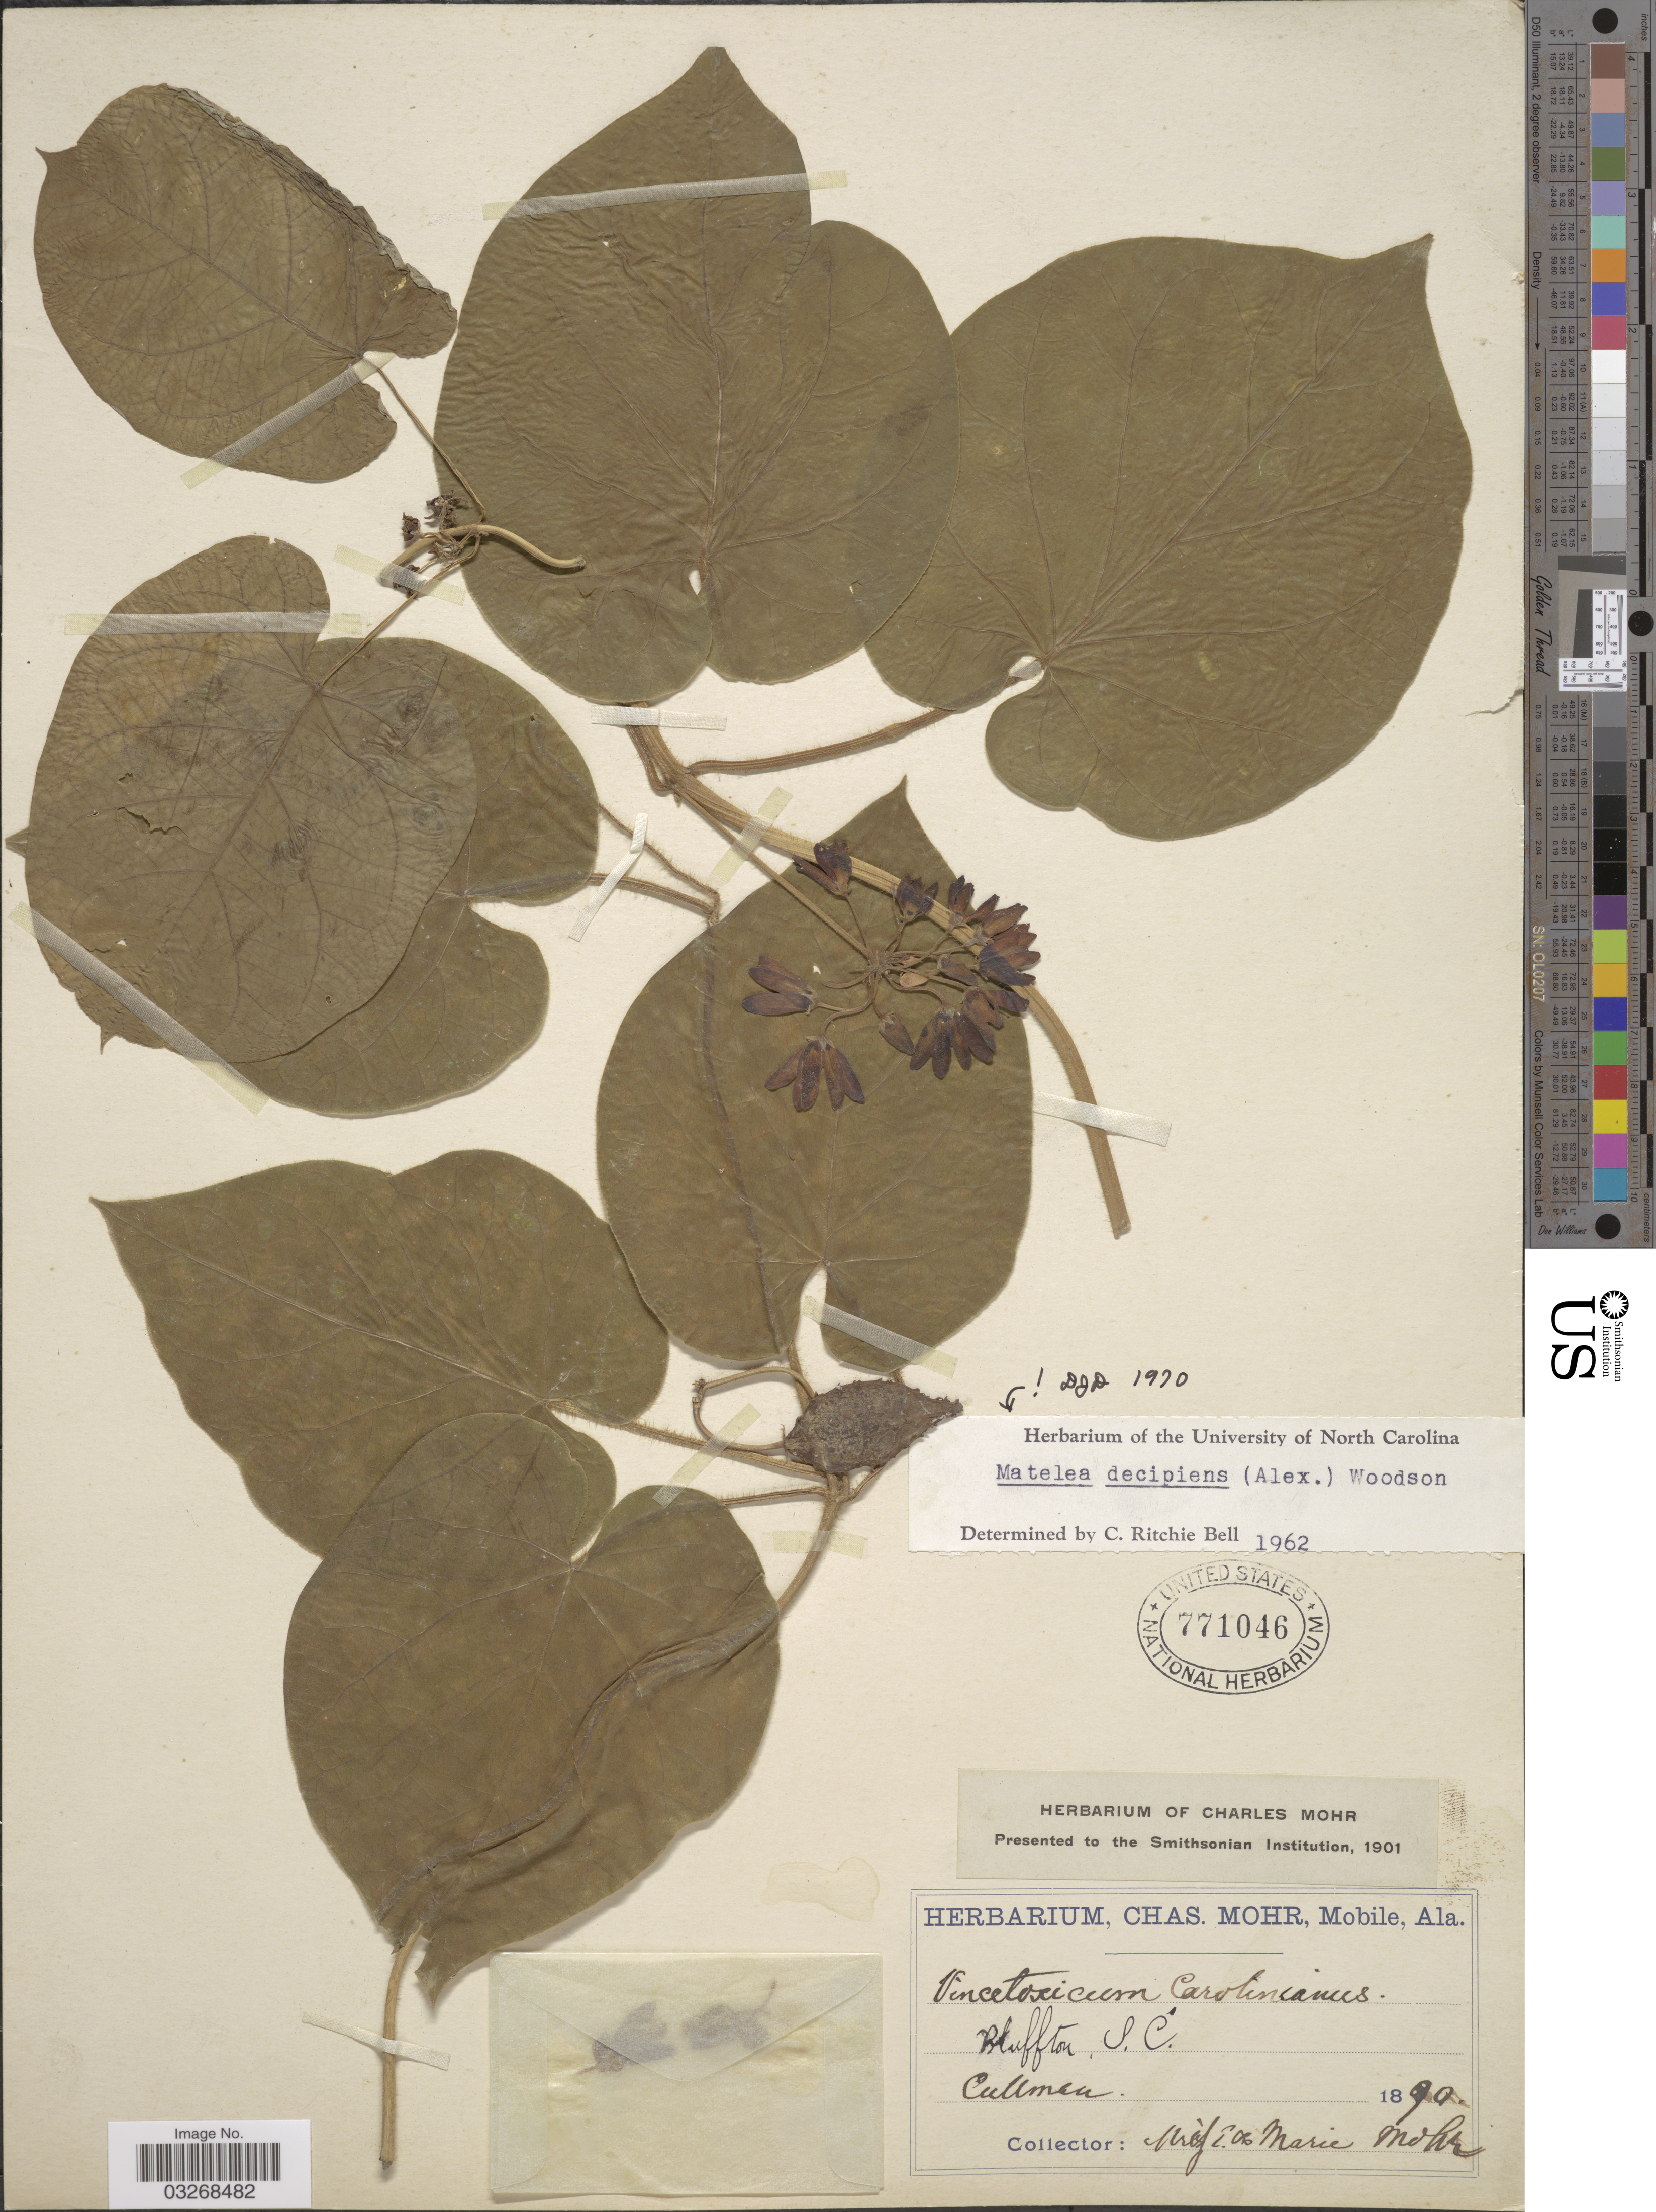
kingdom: Plantae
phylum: Tracheophyta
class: Magnoliopsida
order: Gentianales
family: Apocynaceae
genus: Matelea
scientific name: Matelea decipiens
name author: (Alexander) Woodson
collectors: Collector illegible & M. Mohr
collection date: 1890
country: United States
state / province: South Carolina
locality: Bluffton, S. C. Cullman.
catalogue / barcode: US 771046